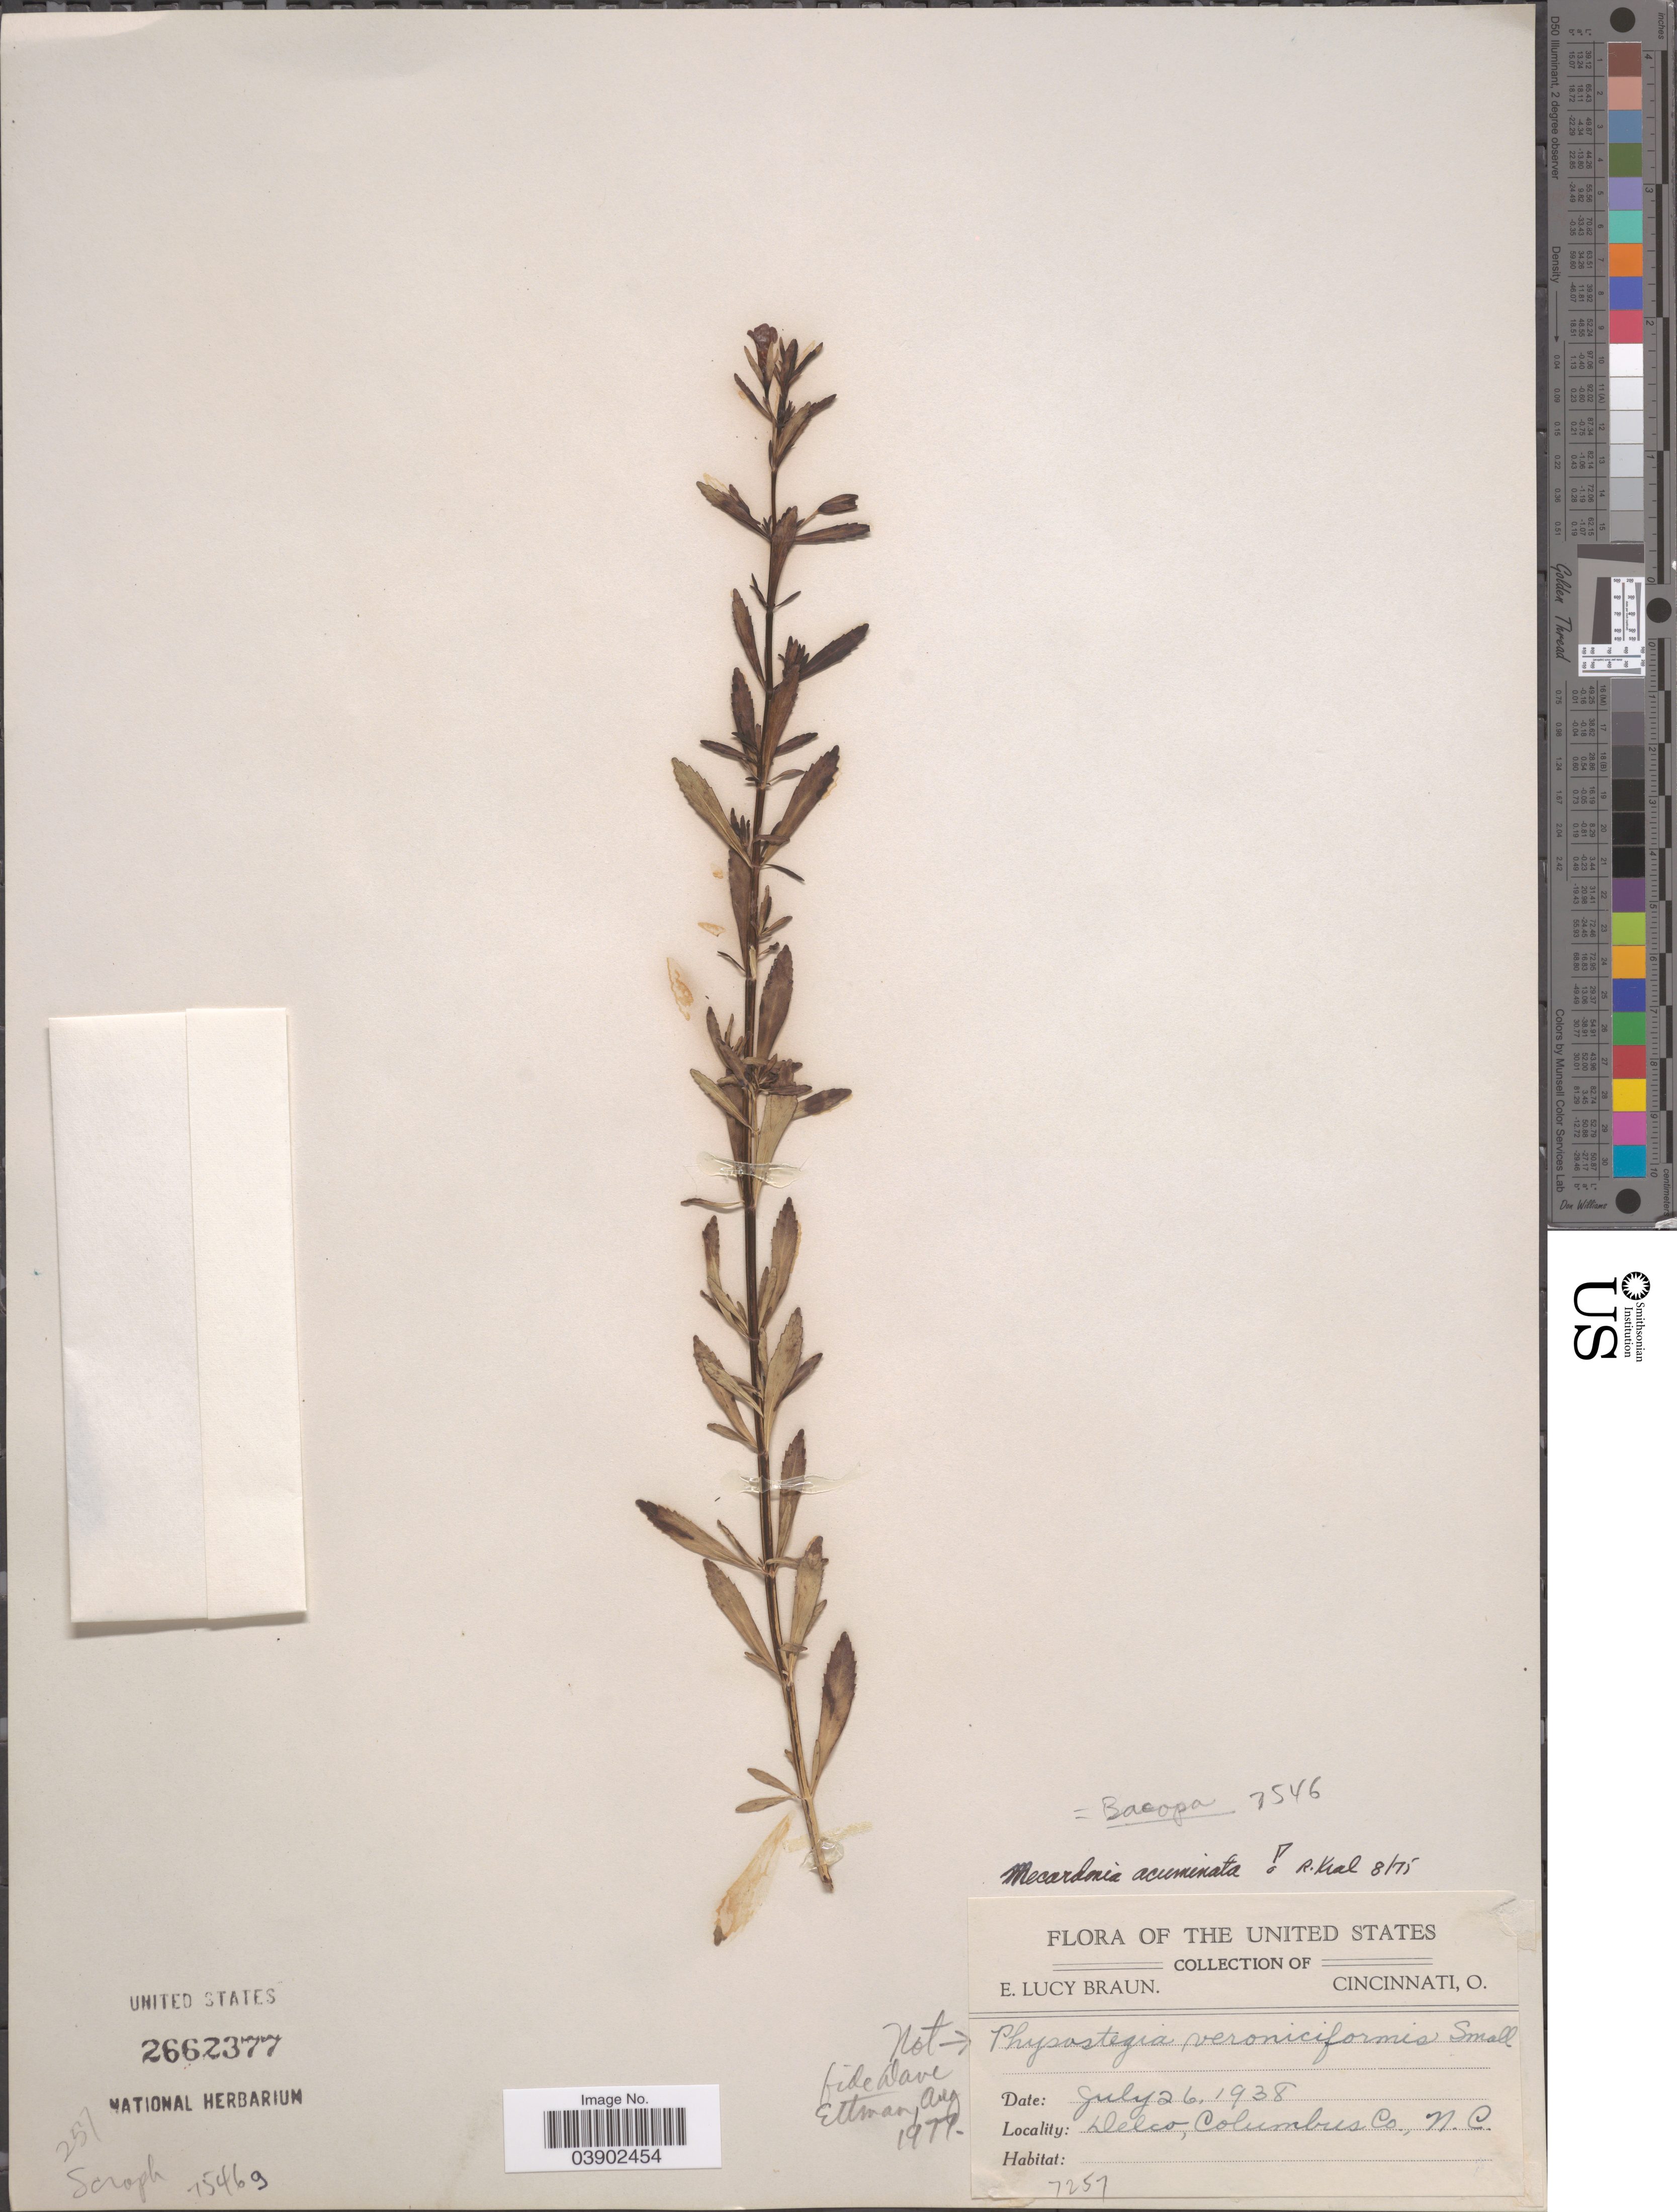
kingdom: Plantae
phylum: Tracheophyta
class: Magnoliopsida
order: Lamiales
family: Plantaginaceae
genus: Mecardonia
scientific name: Mecardonia acuminata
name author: (Walter) Small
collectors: E. L. Braun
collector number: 7257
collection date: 1938-07-26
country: United States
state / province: North Carolina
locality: Delco, Columbus Co.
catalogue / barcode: US 2662377